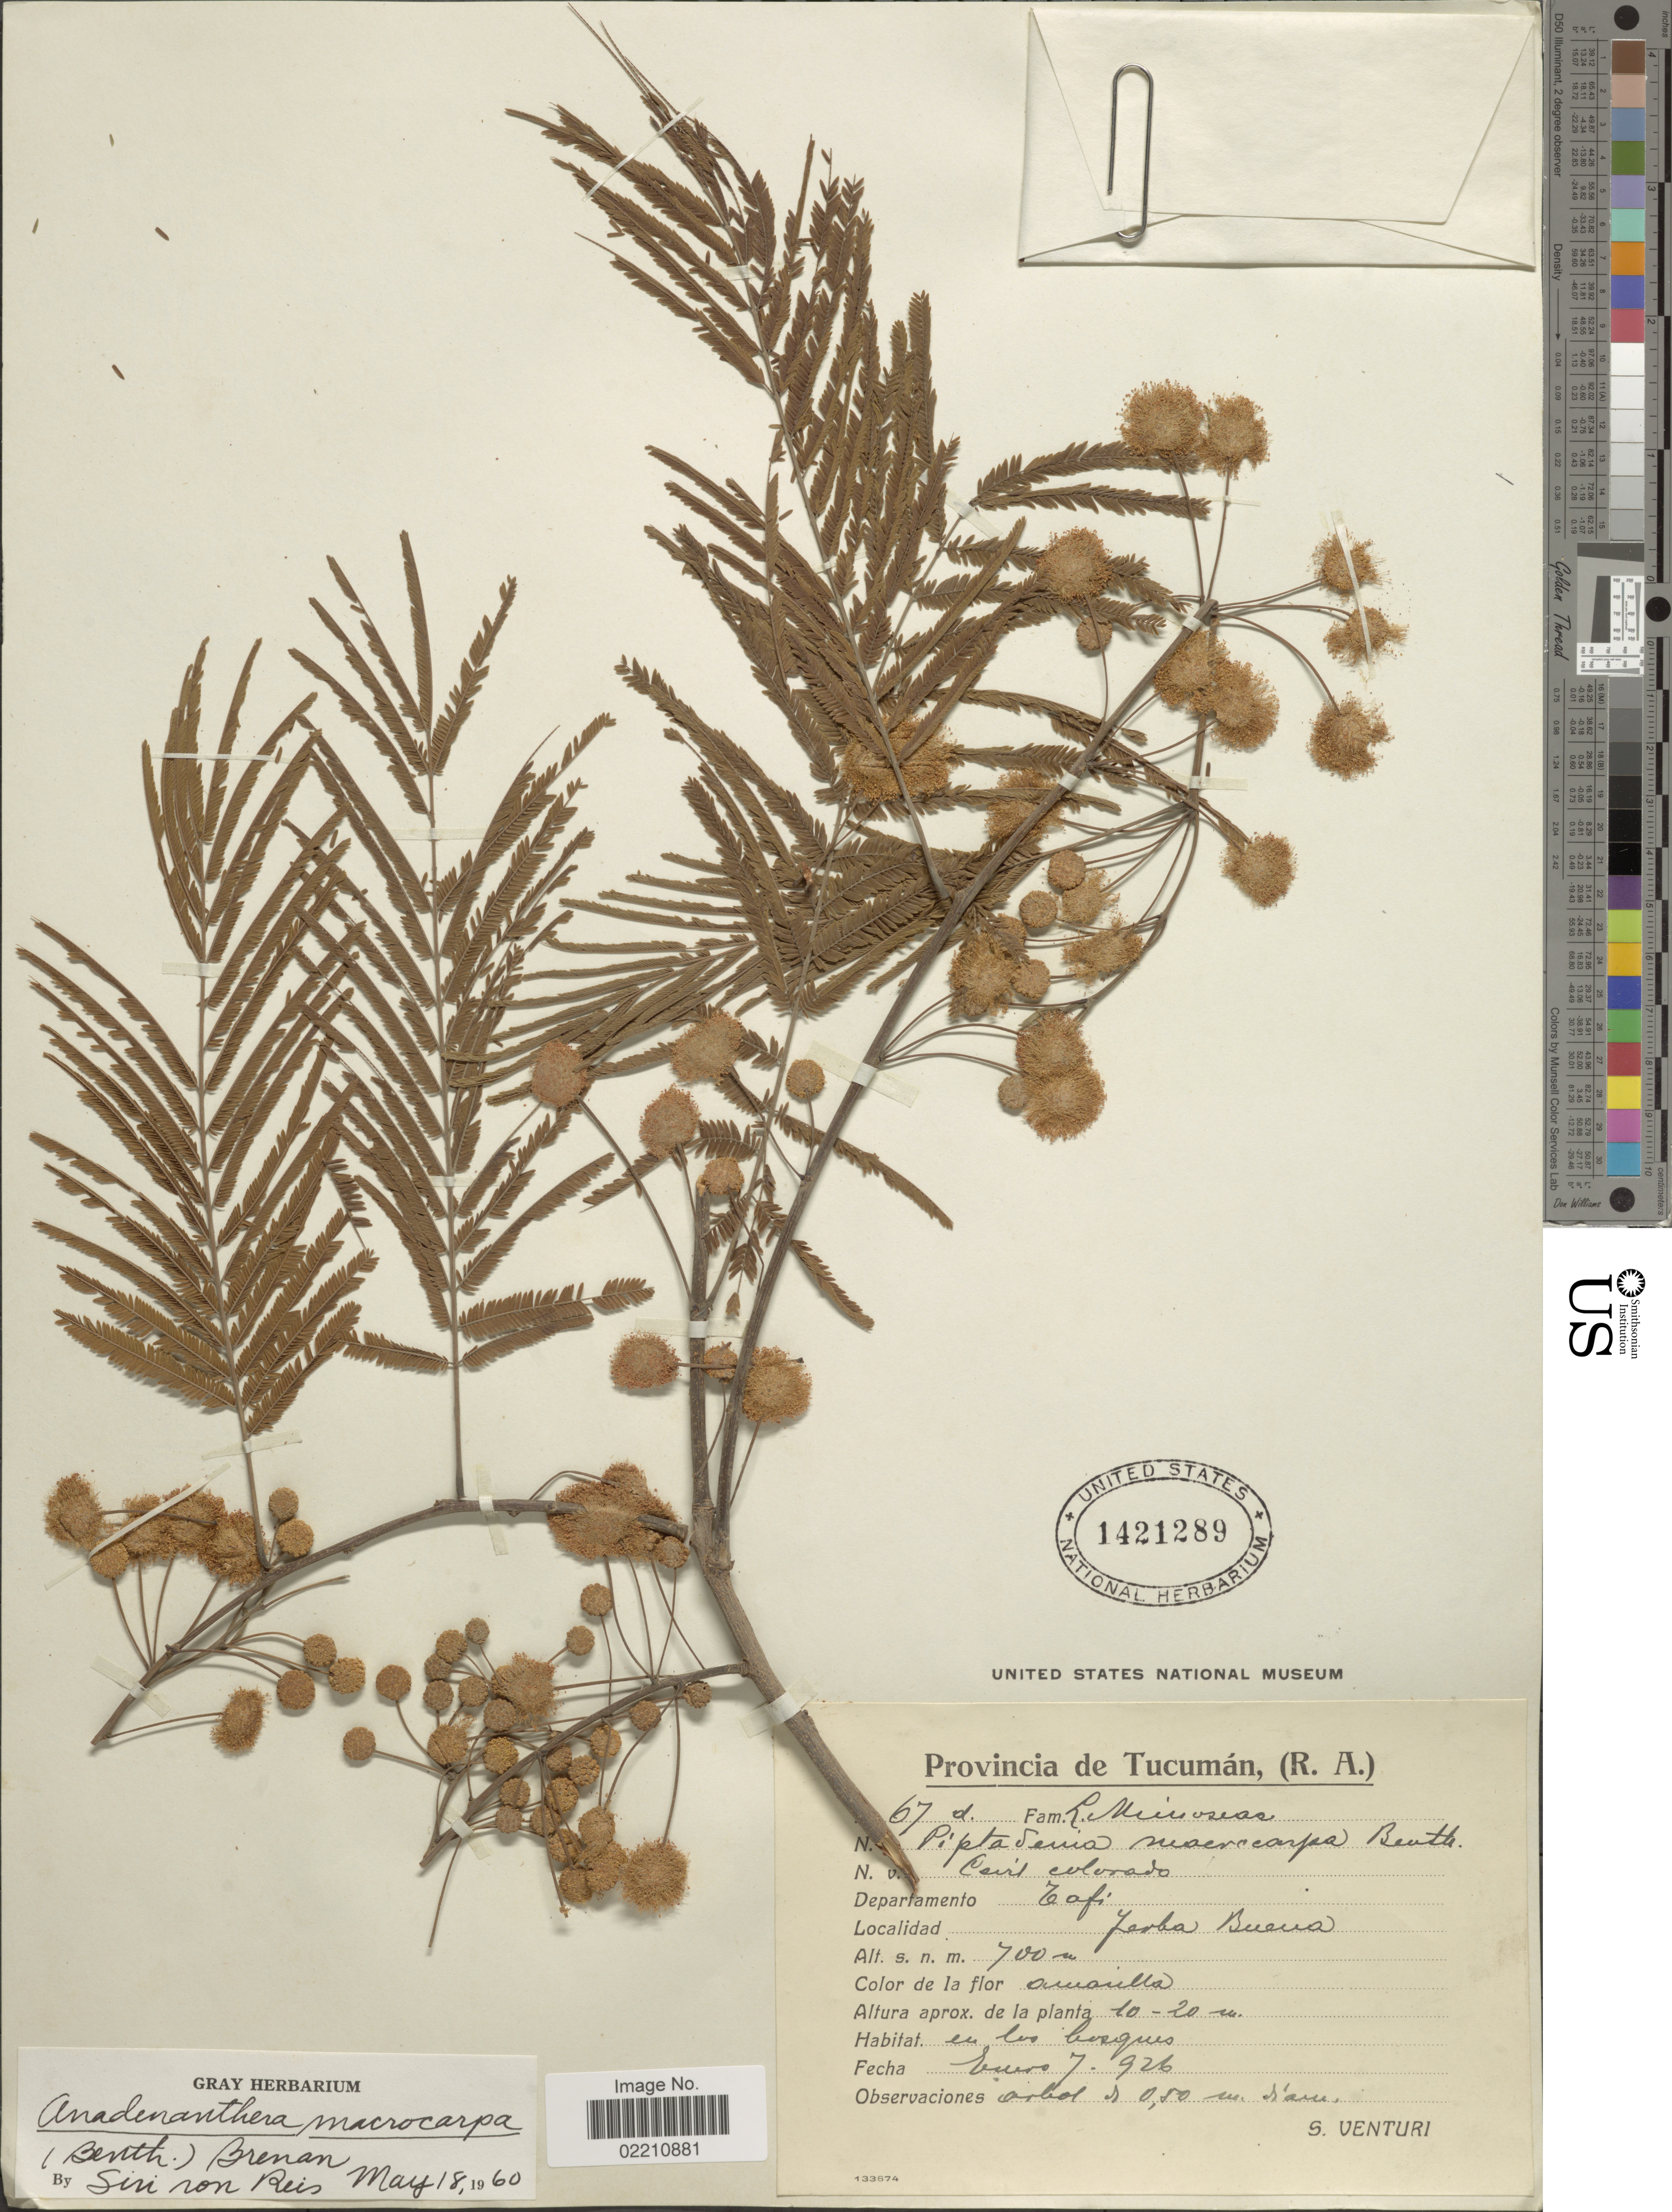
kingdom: Plantae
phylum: Tracheophyta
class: Magnoliopsida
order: Fabales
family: Fabaceae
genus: Anadenanthera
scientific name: Anadenanthera macrocarpa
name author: (Benth.) Brenan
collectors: S. Venturi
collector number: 67d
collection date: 1926-01-07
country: Argentina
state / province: Tucuman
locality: Departamento Tafi. Yerba Buena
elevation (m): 700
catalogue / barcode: US 1421289